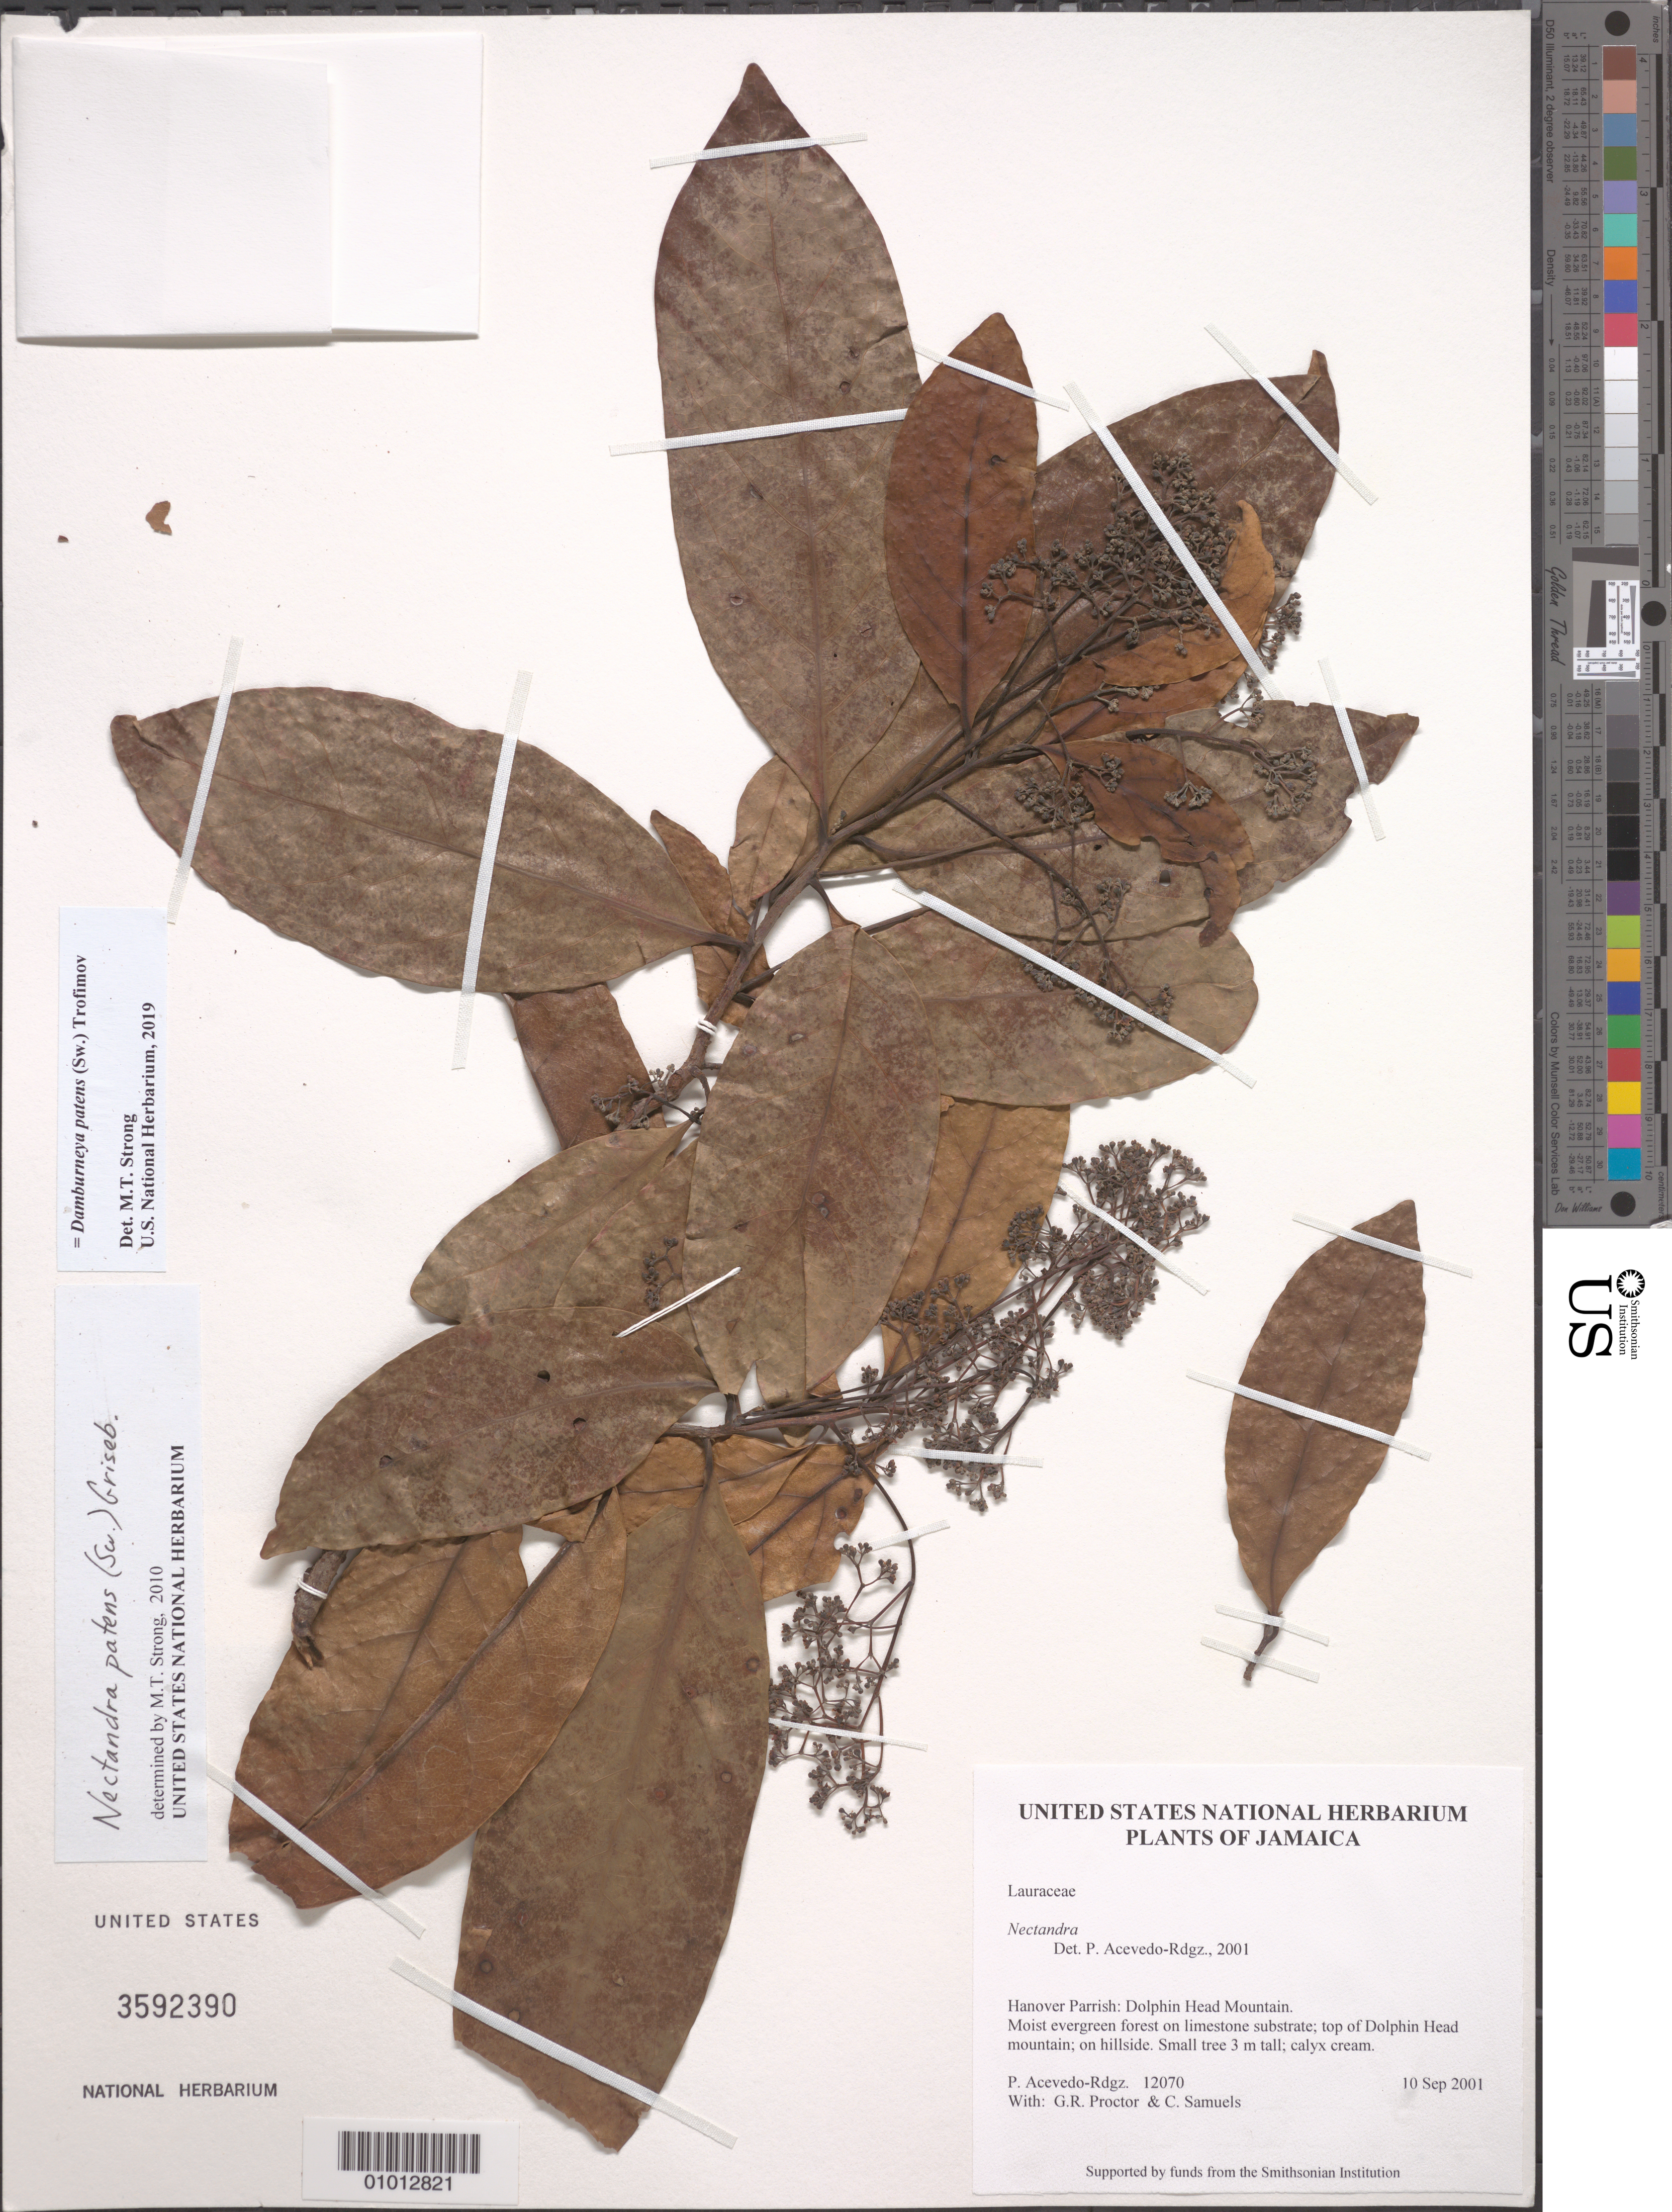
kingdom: Plantae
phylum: Tracheophyta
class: Magnoliopsida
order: Laurales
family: Lauraceae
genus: Damburneya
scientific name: Damburneya patens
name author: (Sw.) Trofimov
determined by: Strong, M. T., (US), Smithsonian Institution - National Museum of Natural History (UNITED STATES)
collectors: P. Acevedo-Rodr., G. R. Proctor & C. Samuels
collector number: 12070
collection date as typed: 10 Sep 2001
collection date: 2001-09-10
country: Jamaica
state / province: Hanover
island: Jamaica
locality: Hanover Parrish: Dolphin Head Mountain.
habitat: Moist evergreen forest on limestone substrate; top of Dolphin Head mountain; on hillside.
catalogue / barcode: US 3592390